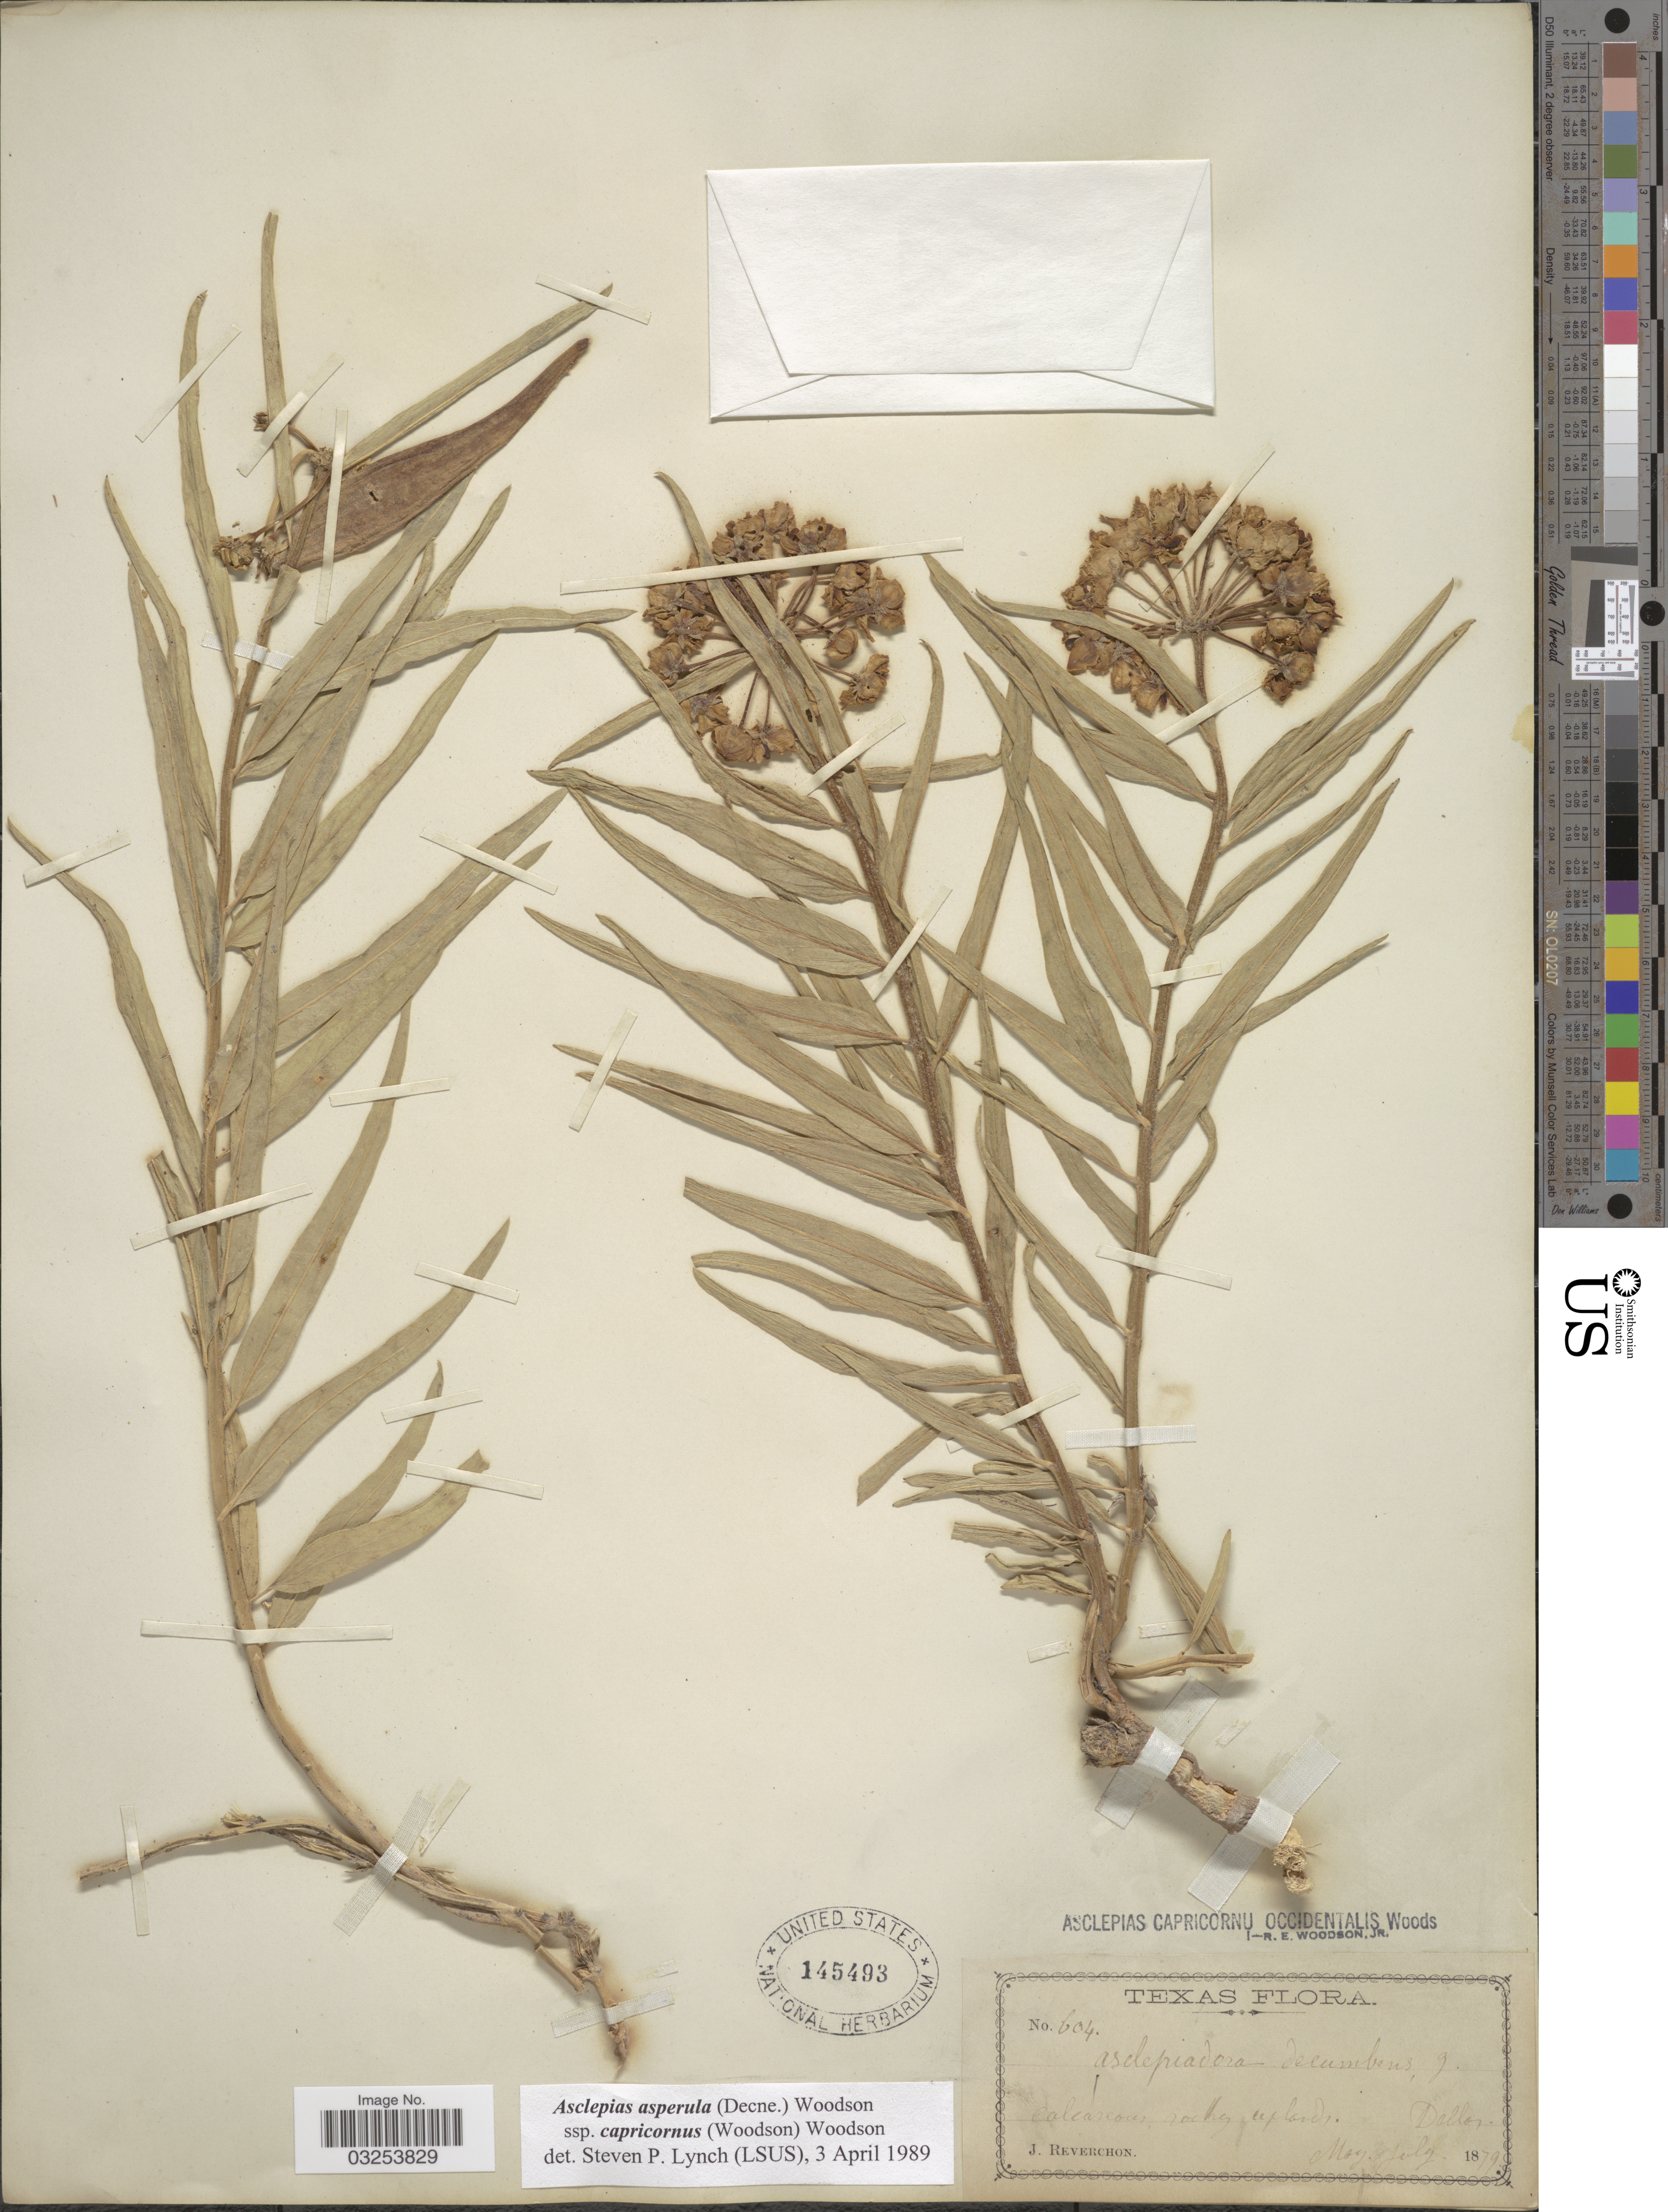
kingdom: Plantae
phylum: Tracheophyta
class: Magnoliopsida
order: Gentianales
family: Apocynaceae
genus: Asclepias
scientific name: Asclepias asperula subsp. capricornus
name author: Woodson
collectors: J. Reverchon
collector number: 604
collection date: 1879-05/1879-07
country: United States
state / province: Texas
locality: Dallas.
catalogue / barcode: US 145493